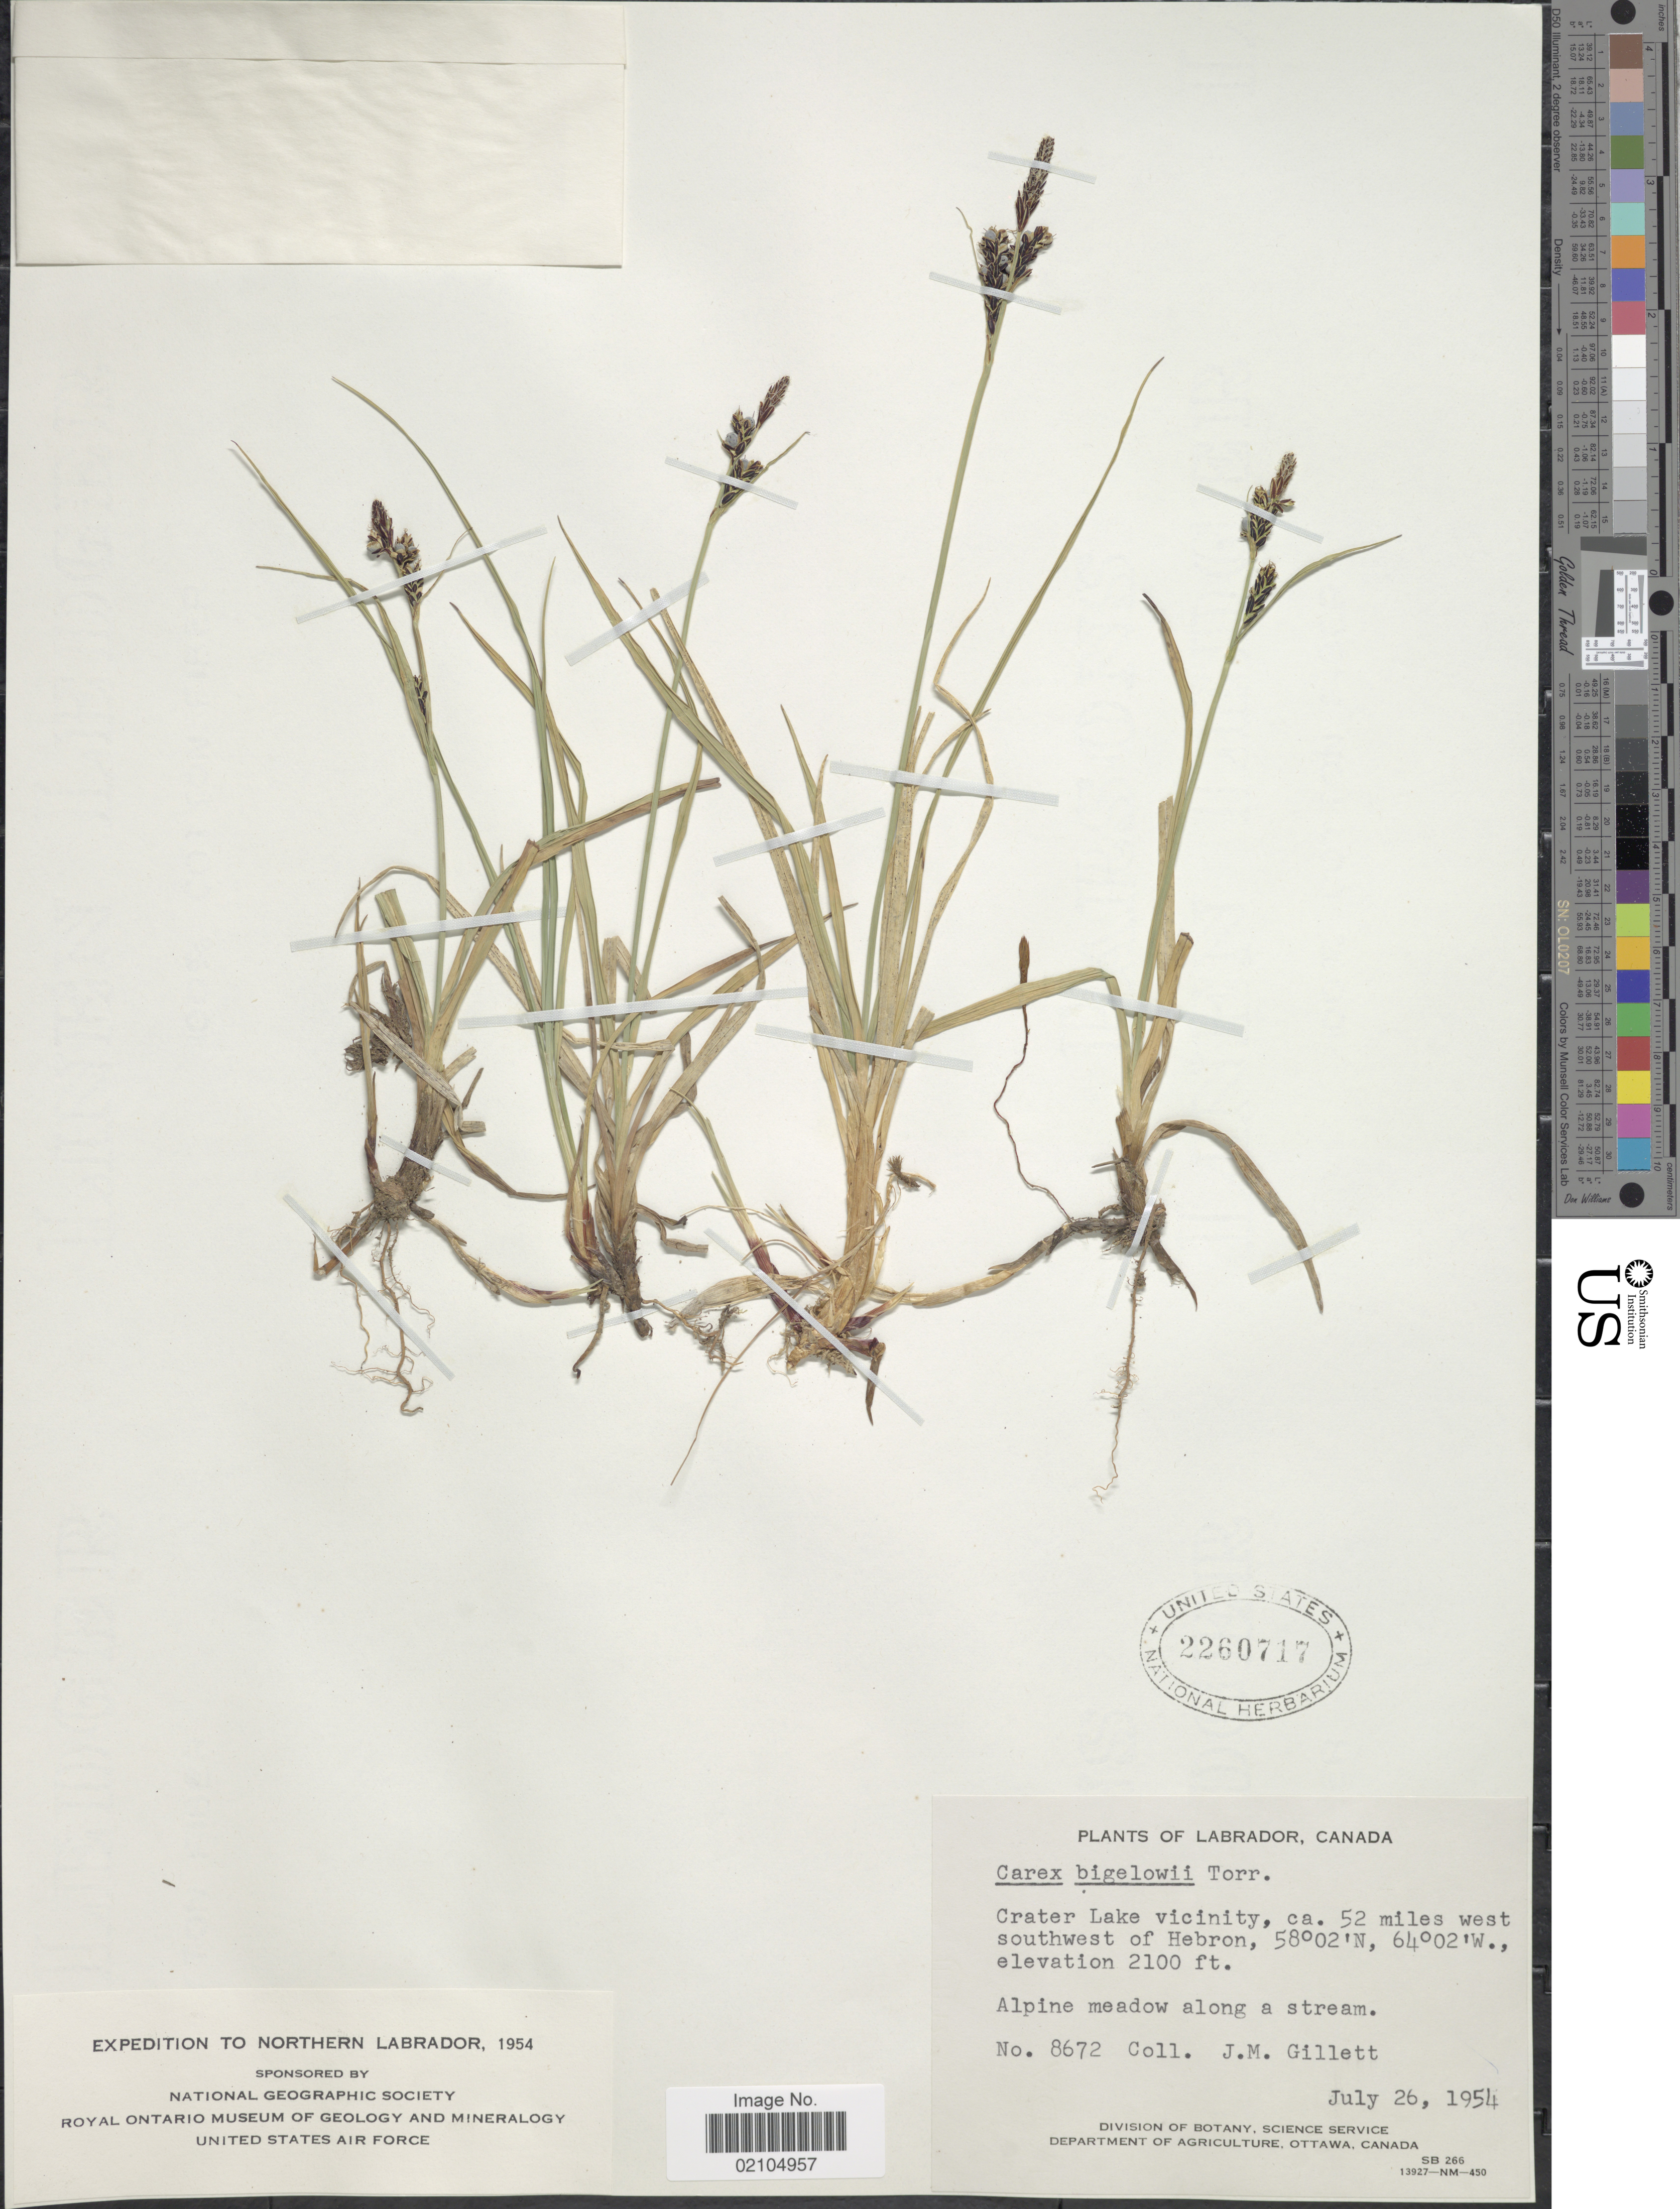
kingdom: Plantae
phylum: Tracheophyta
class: Liliopsida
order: Poales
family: Cyperaceae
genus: Carex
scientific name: Carex bigelowii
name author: Torr. ex Schwein.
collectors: J. M. Gillett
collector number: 8672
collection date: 1954-07-26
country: Canada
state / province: Newfoundland and Labrador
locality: Northern Labrador. Crater Lake vicinity, ca. 52 miles west southwest of Hebron. Alpine meadow along a stream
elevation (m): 640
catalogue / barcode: US 2260717